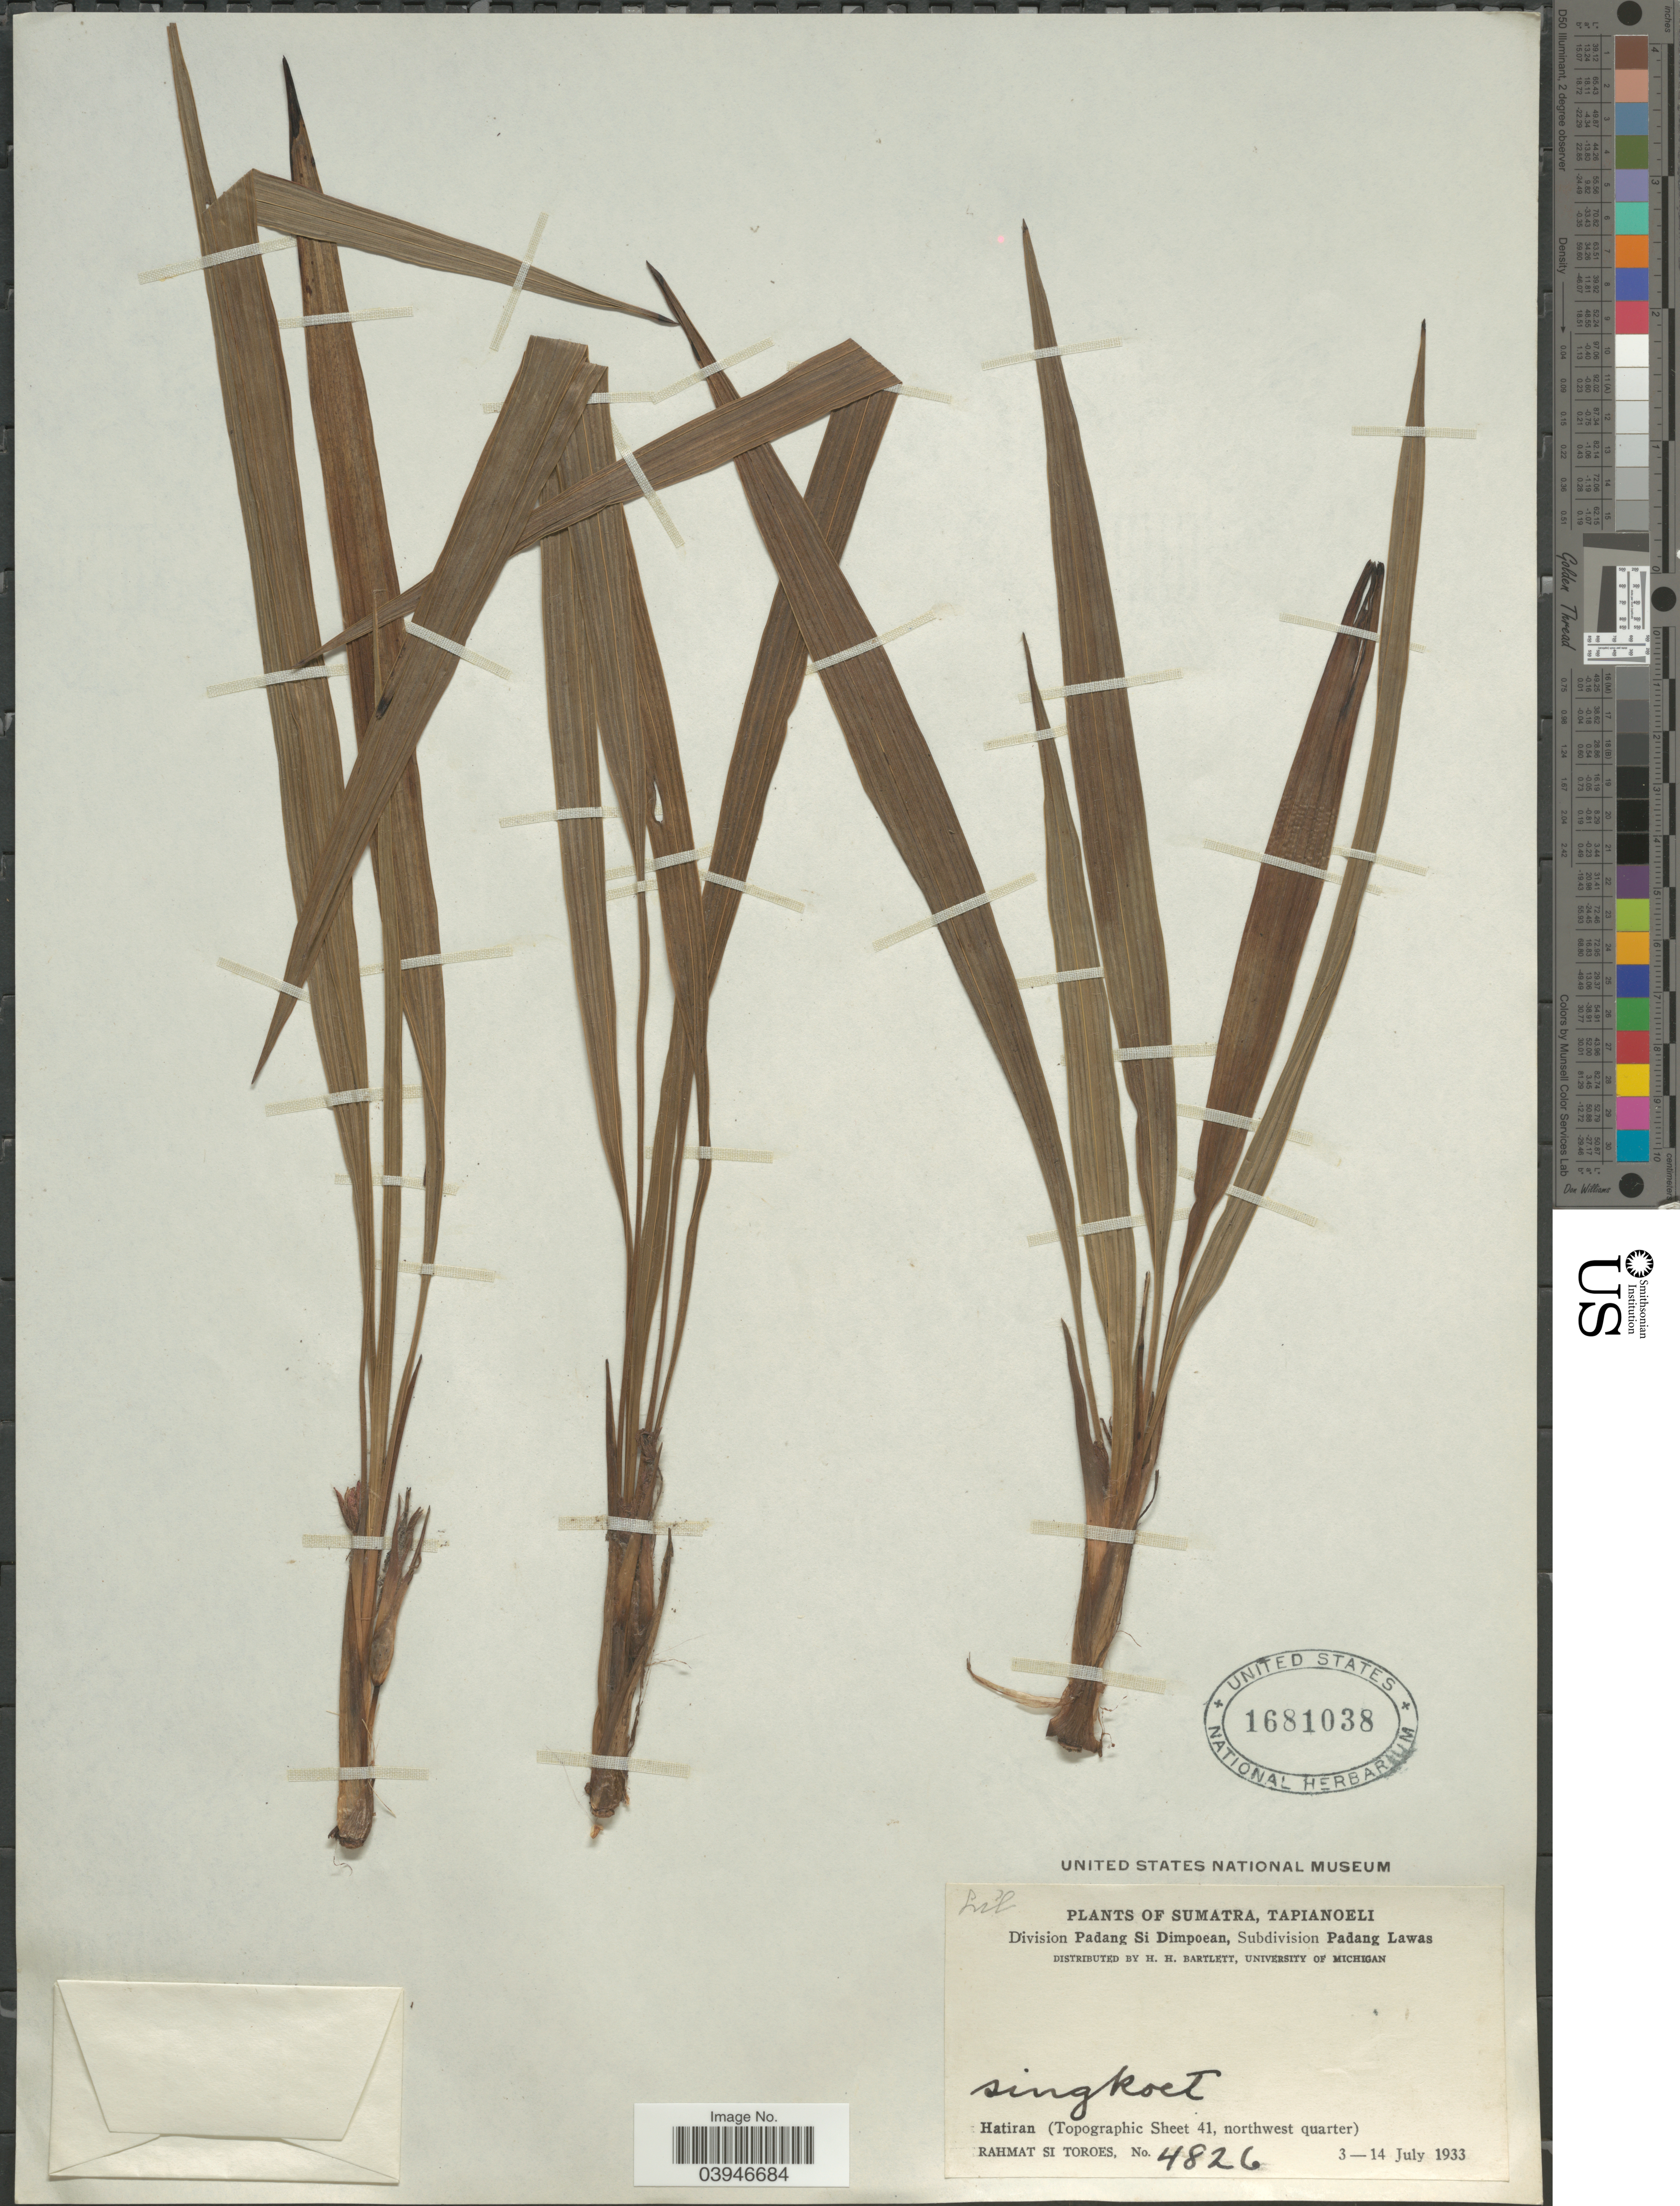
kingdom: Plantae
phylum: Tracheophyta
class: Liliopsida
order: Liliales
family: Liliaceae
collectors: Rahmat Si Boeea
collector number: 4826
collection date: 1933-07-03/1933-07-14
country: Indonesia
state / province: Sumatra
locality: Tapianoeli. Division Padang Si Dimpoean, Subdivision Padang Lawas. Hatiran (Topographic Sheet 41, northwest quarter).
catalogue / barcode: US 1681038